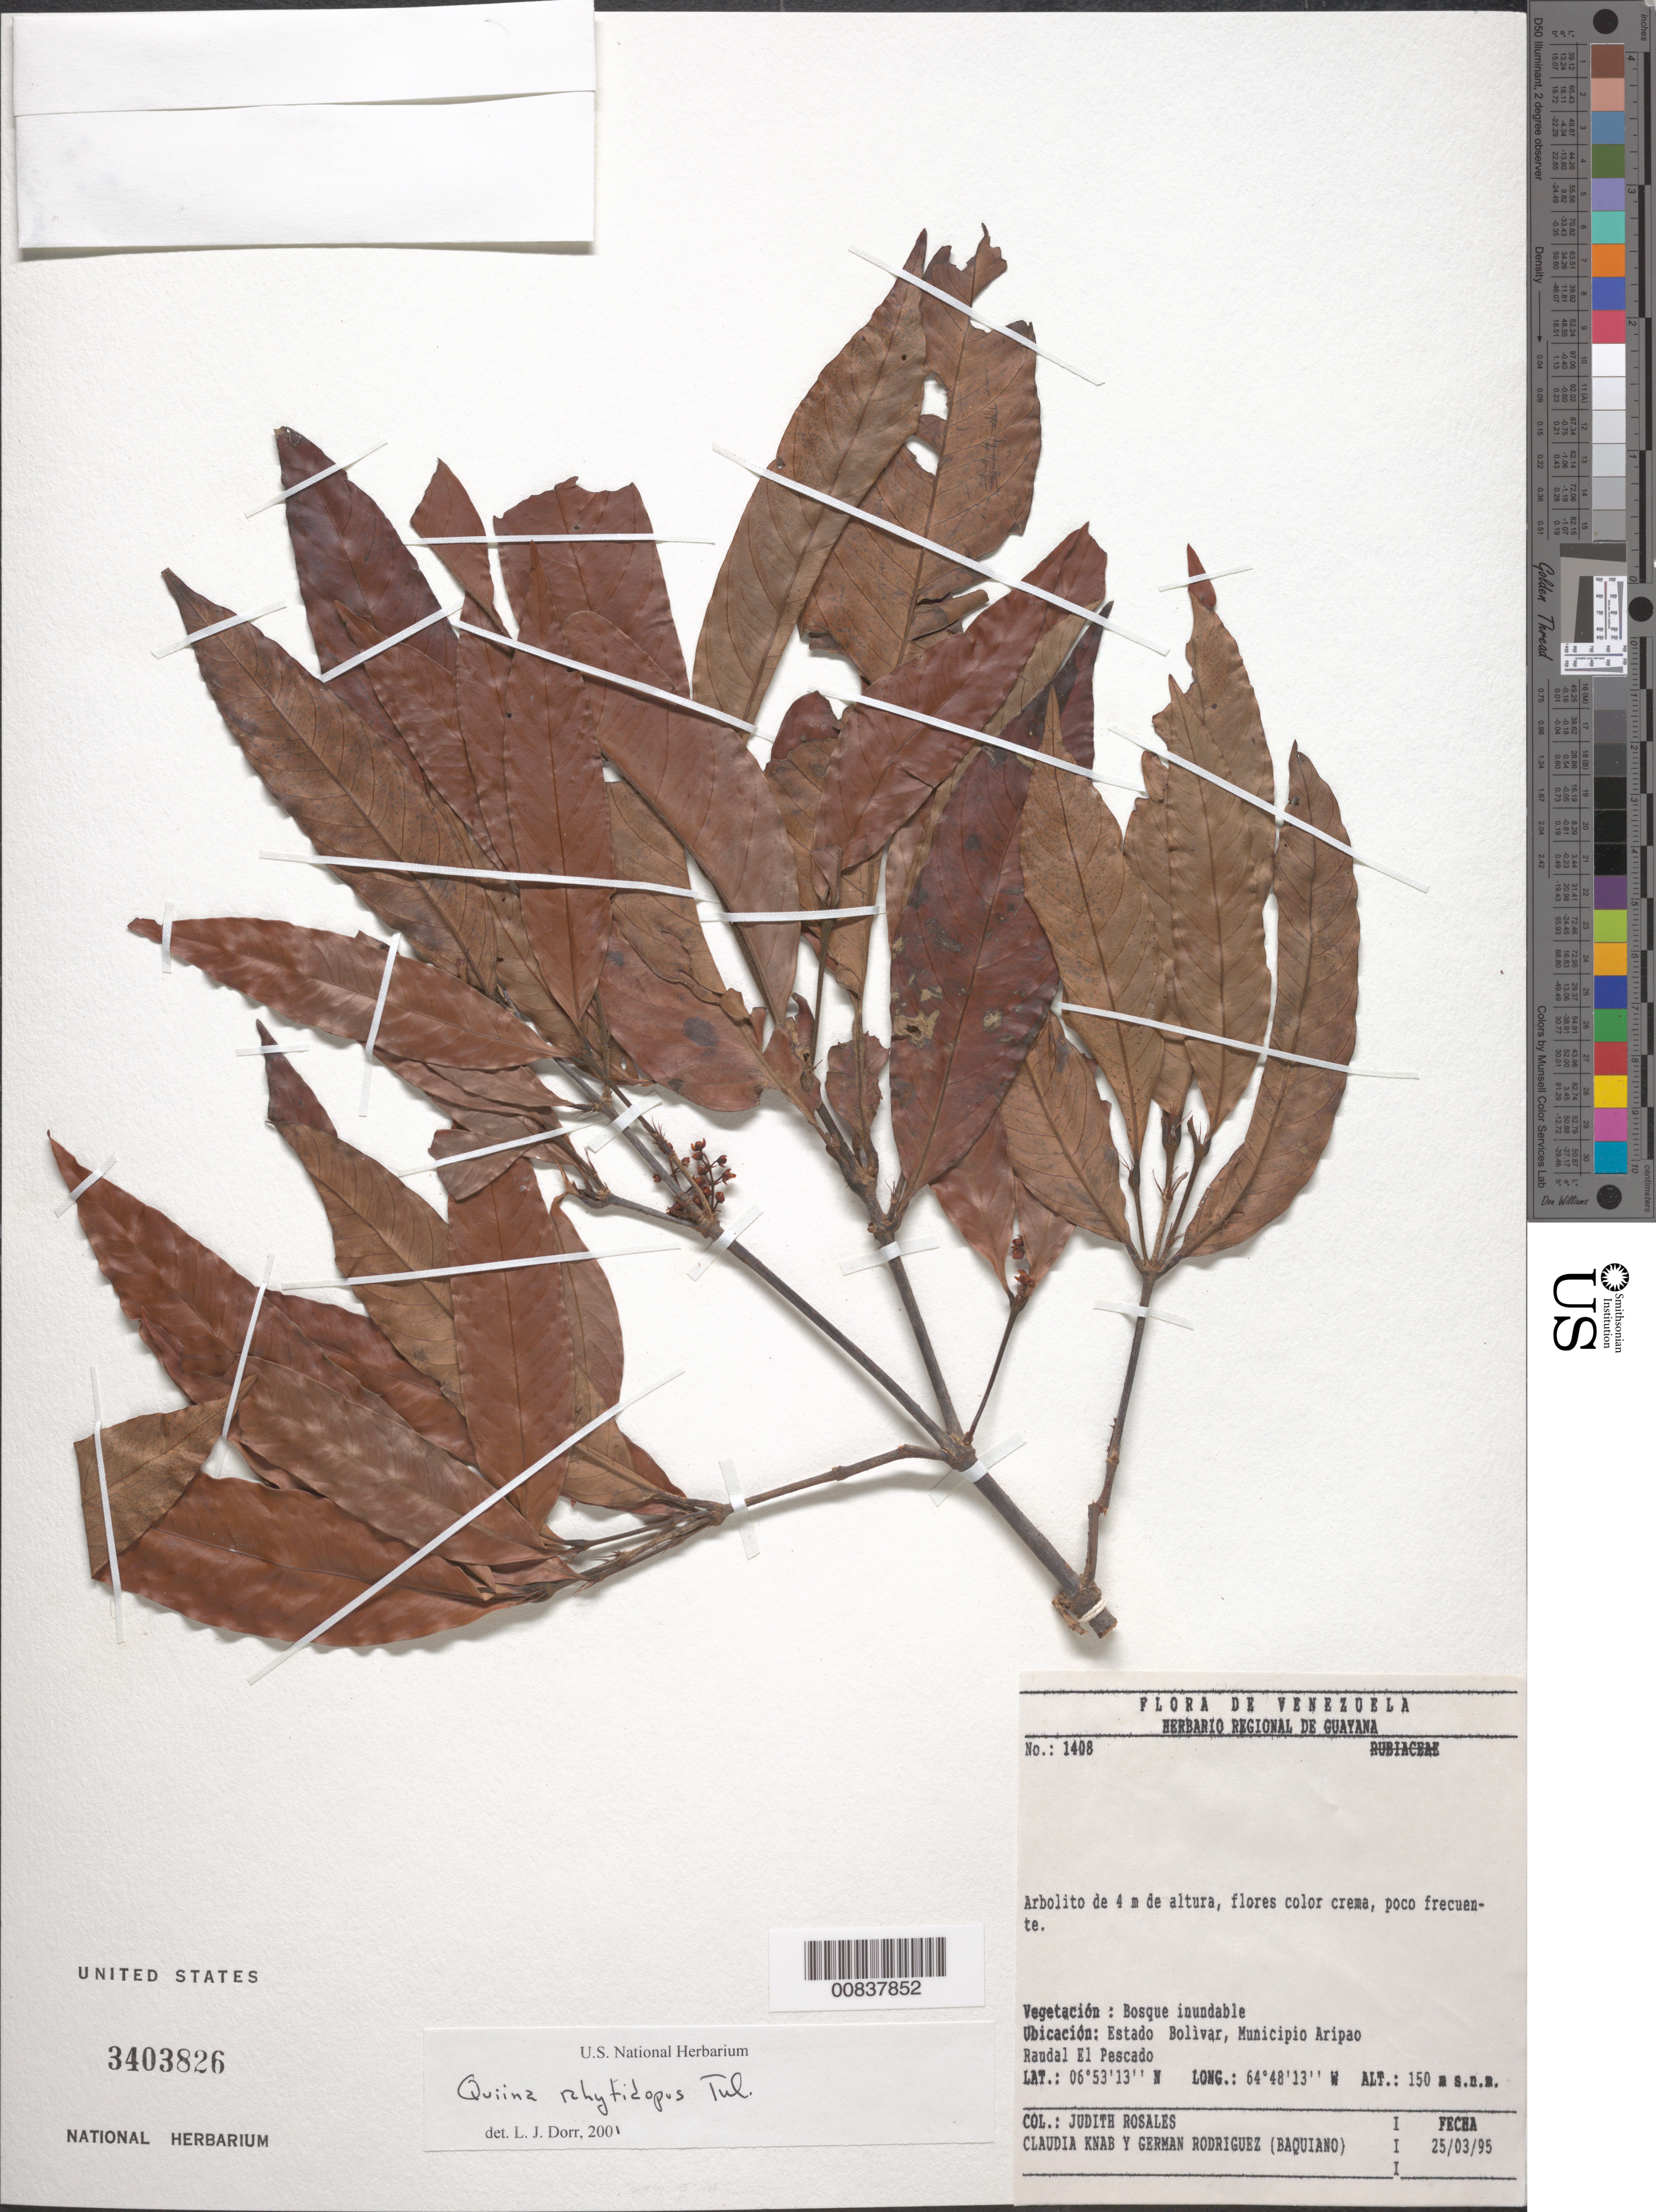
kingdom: Plantae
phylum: Tracheophyta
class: Magnoliopsida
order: Malpighiales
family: Quiinaceae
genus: Quiina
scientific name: Quiina rhytidopus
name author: Tul.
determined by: Dorr, L. J., (BOT), Smithsonian Institution - National Museum of Natural History (UNITED STATES)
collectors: J. Rosales, C. Knab-Vispo & G. Rodriguez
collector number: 1408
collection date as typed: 25-Mar-95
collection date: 1995-03-25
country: Venezuela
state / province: Bolívar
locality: Mun. Aripao, Raudal El Pescado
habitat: Inundated forest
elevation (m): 150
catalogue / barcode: US 3403826